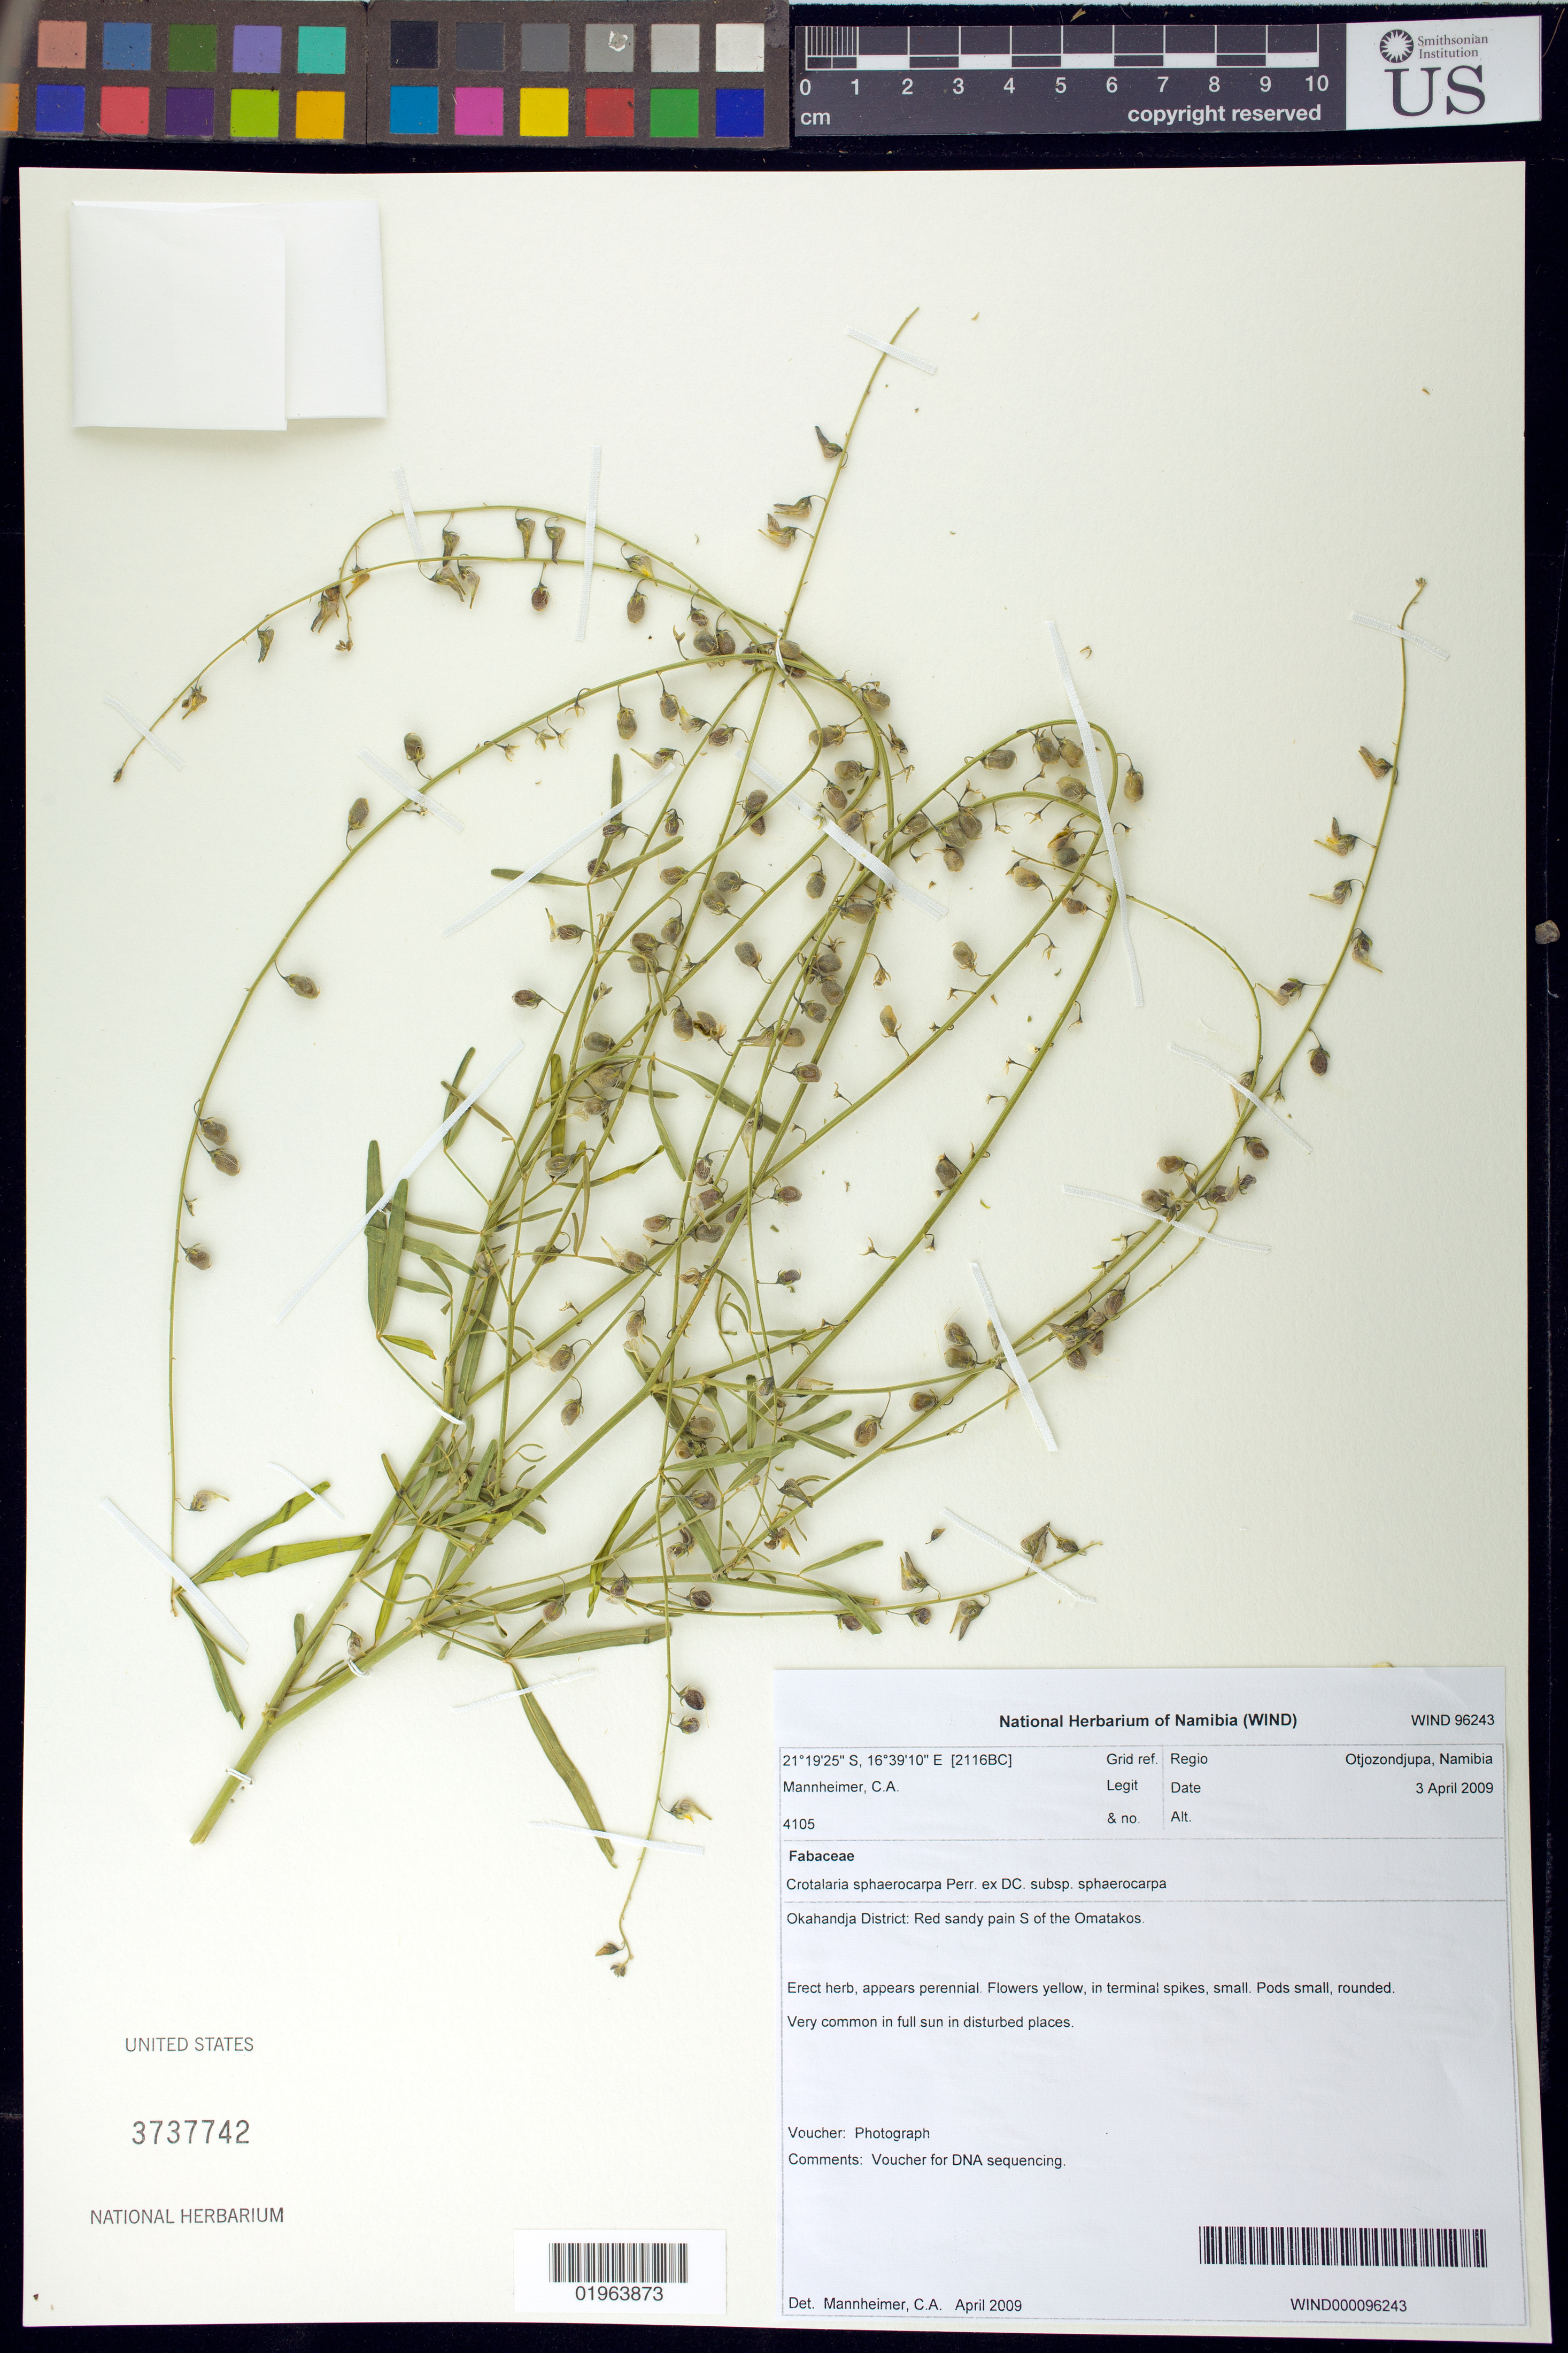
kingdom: Plantae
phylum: Tracheophyta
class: Magnoliopsida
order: Fabales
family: Fabaceae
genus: Crotalaria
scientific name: Crotalaria sphaerocarpa subsp. sphaerocarpa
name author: Perr. ex DC.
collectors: C. A. Mannheimer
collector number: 4105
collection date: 2009-04-03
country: Namibia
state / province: Otjozondjupa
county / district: Okahandja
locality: Red sandy pain S of the Omatakos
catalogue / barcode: US 3737742